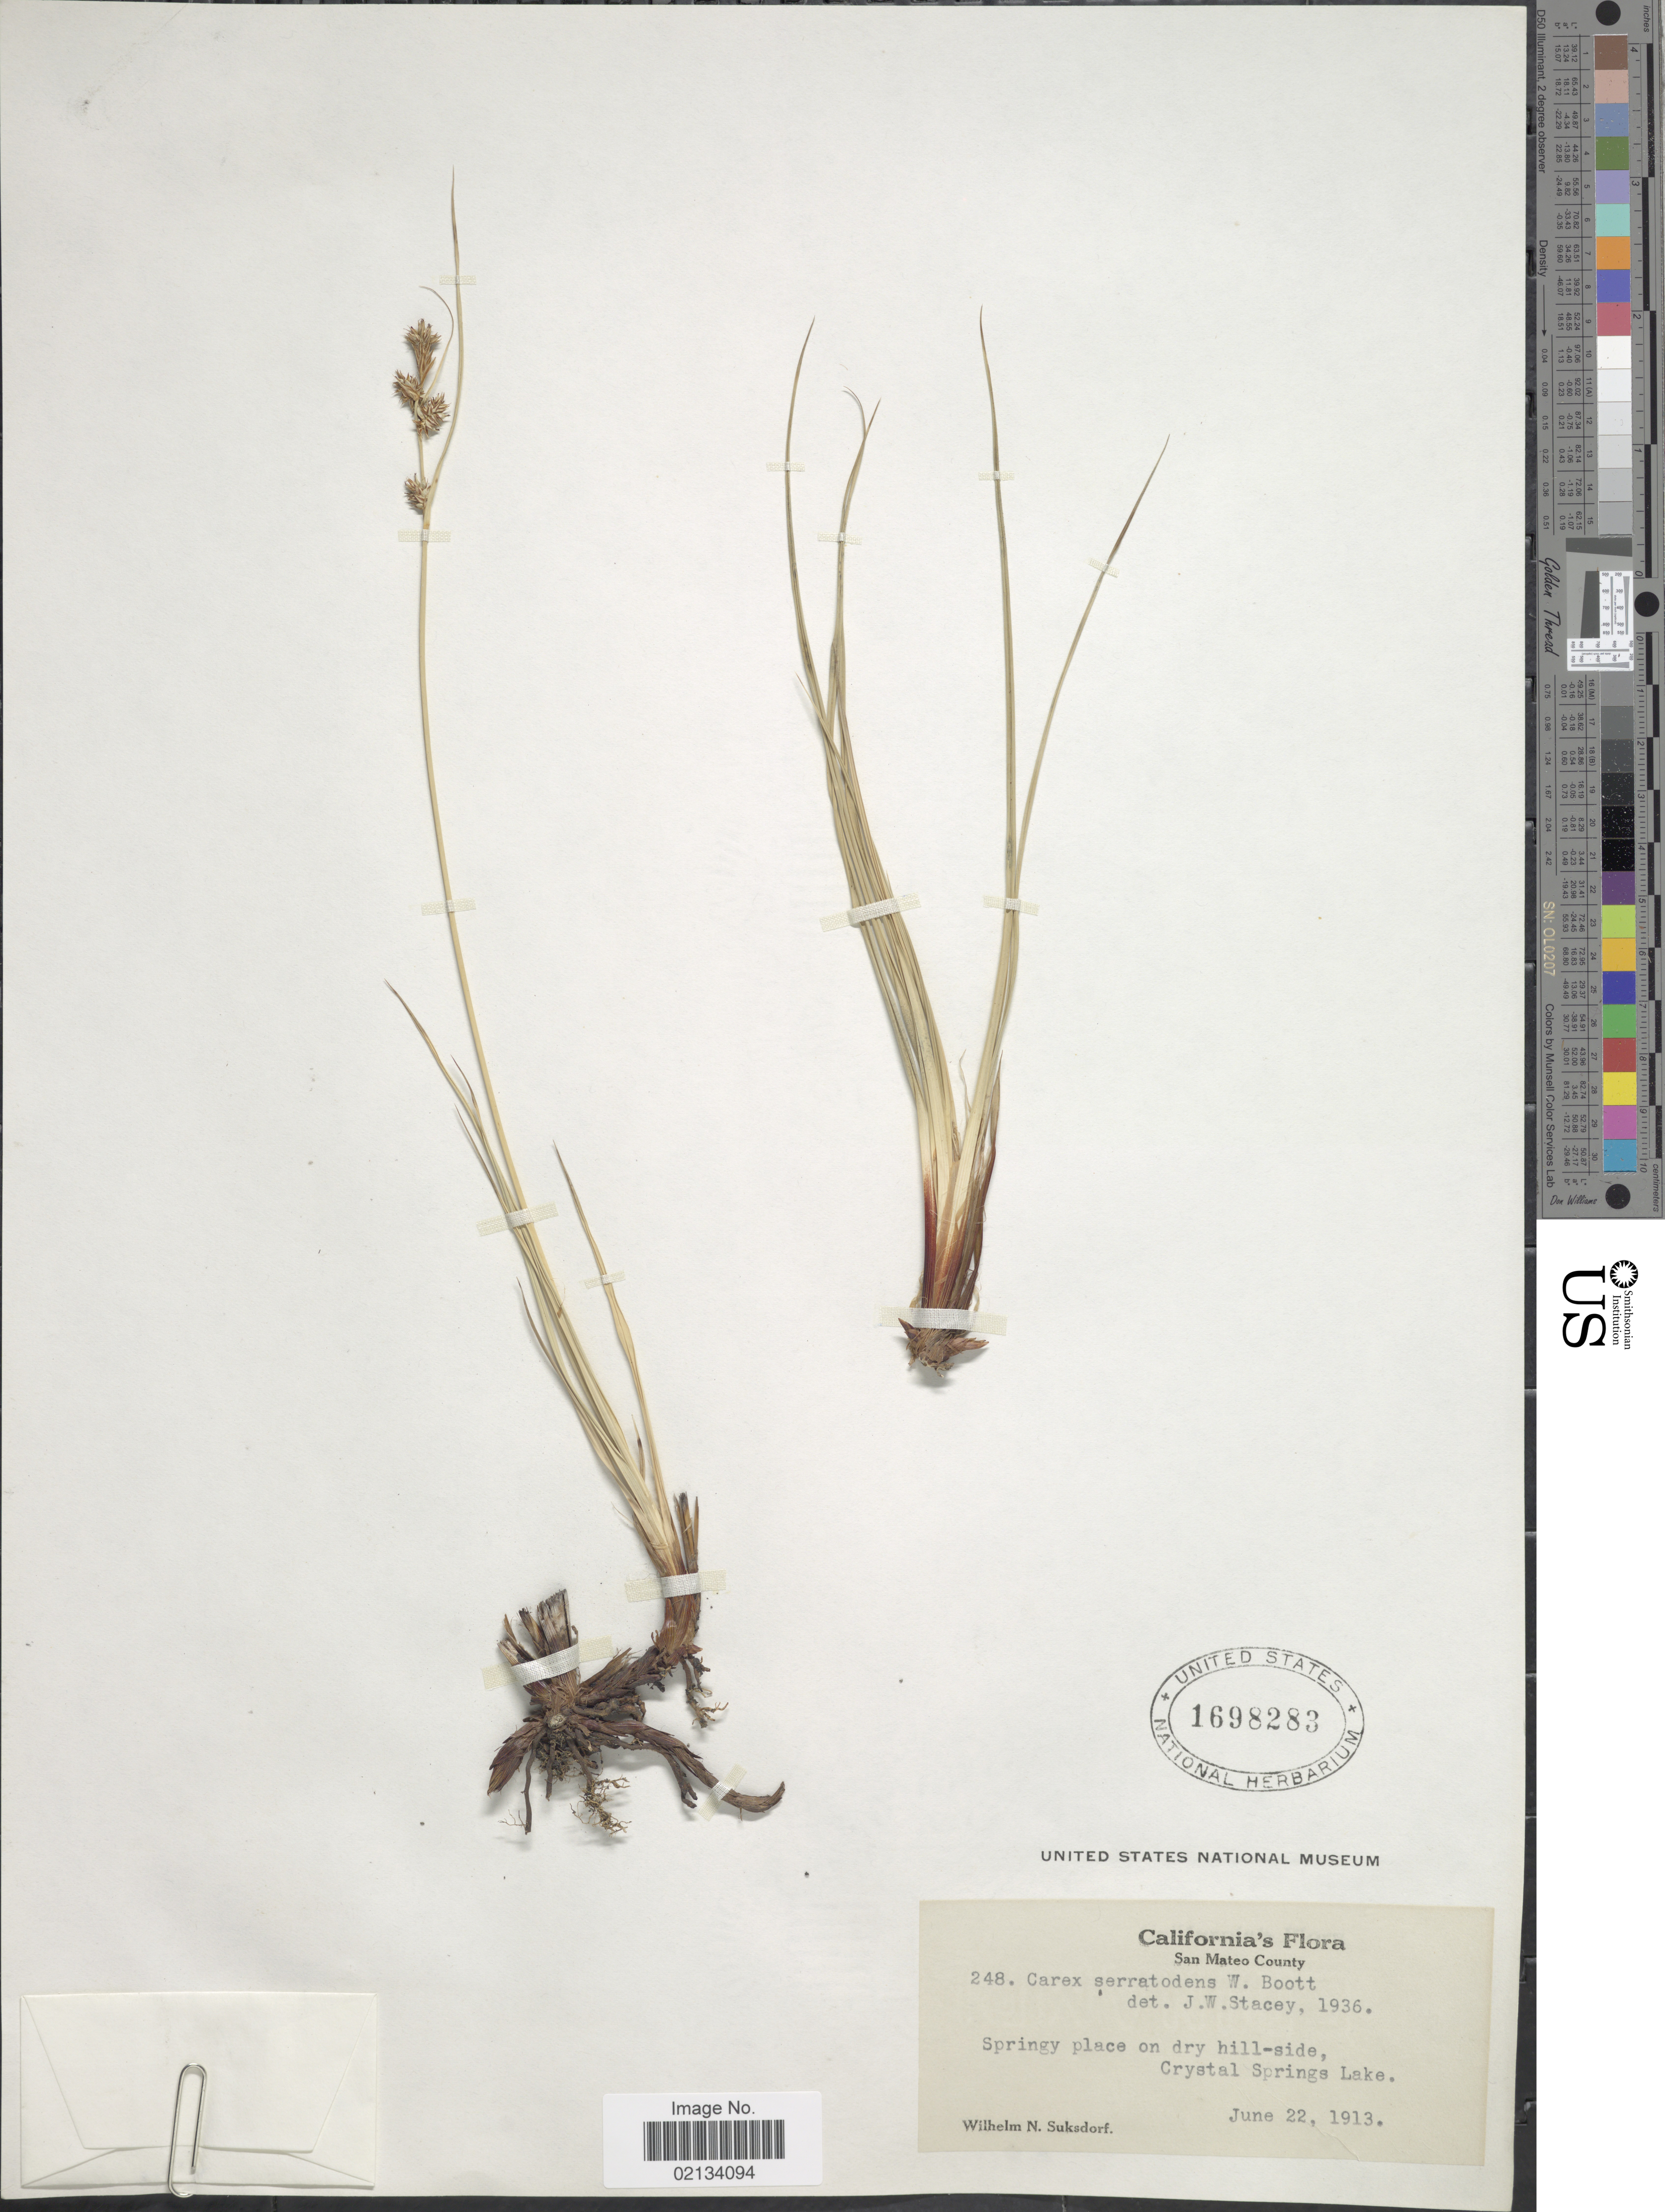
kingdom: Plantae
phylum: Tracheophyta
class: Liliopsida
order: Poales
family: Cyperaceae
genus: Carex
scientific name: Carex serratodens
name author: W. Boott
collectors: W. N. Suksdorf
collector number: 248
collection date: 1913-06-22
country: United States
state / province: California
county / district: San Mateo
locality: San Mateo County, springy place on dry hill-side, Crystal Springs Lake.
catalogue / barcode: US 1698283